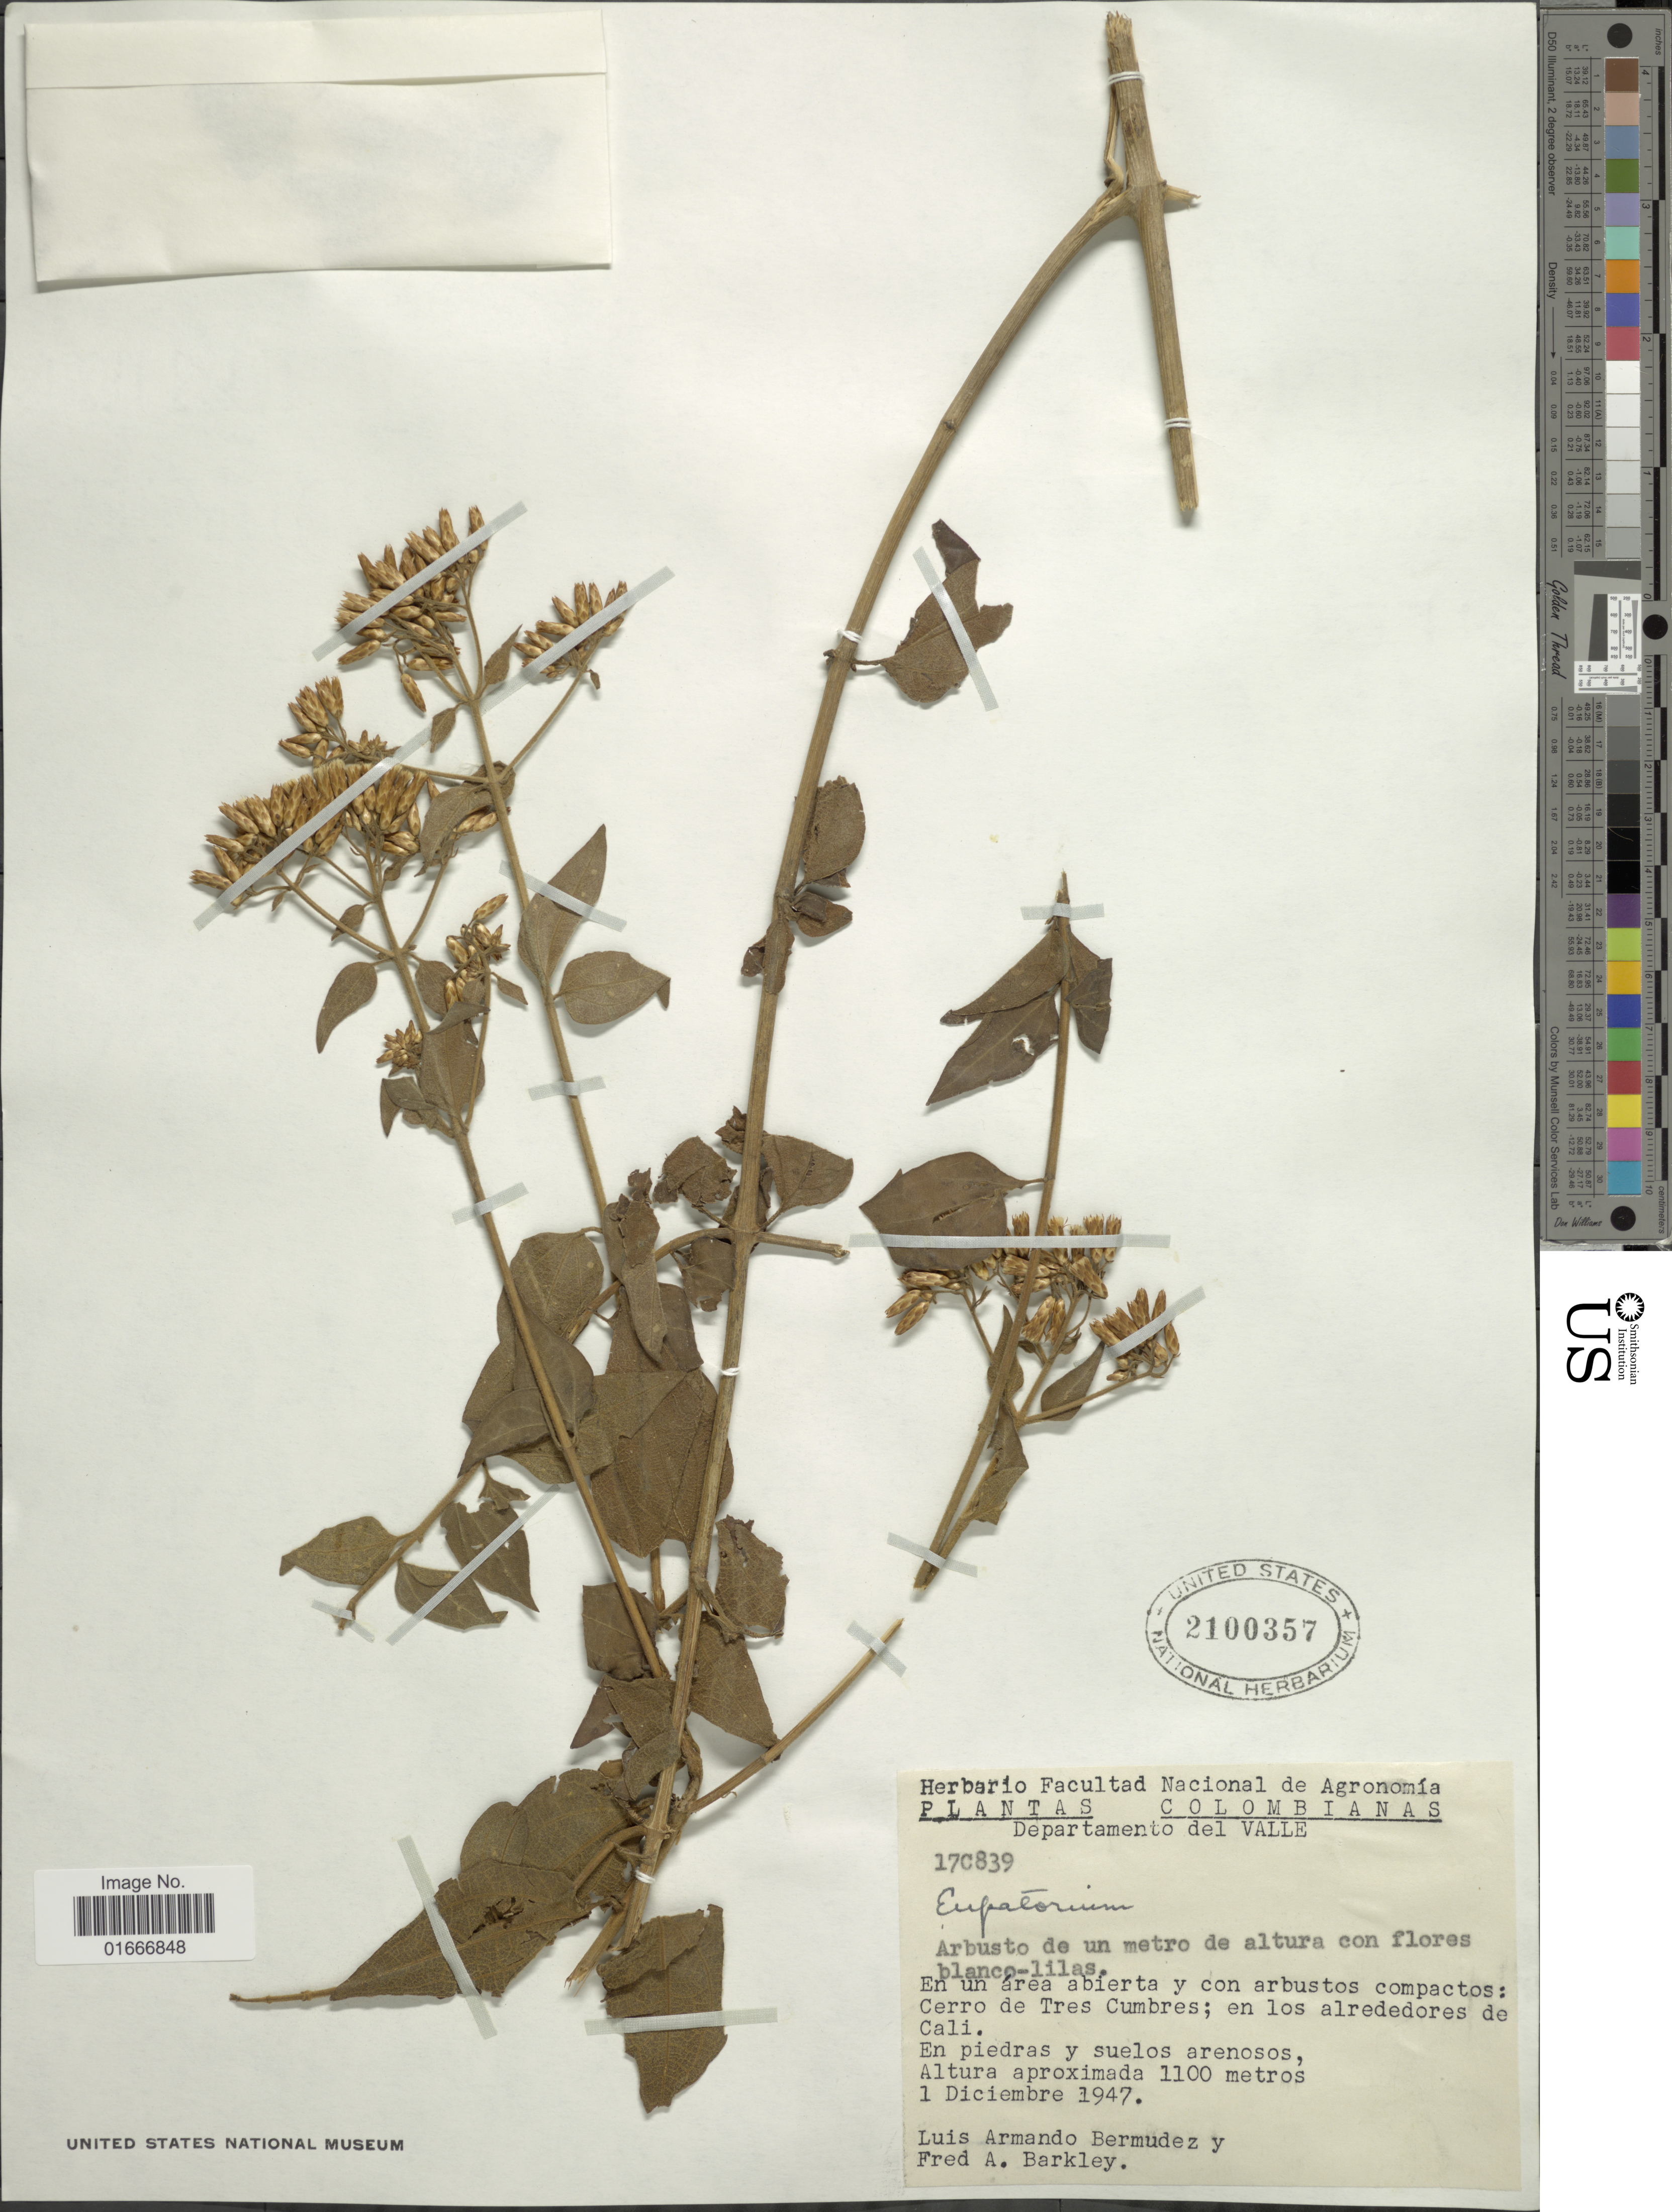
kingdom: Plantae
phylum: Tracheophyta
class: Magnoliopsida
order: Asterales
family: Asteraceae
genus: Chromolaena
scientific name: Chromolaena sp.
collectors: L. Bermudez & F. A. Barkley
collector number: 17c839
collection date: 1947-12-01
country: Colombia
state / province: Valle del Cauca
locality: Colombianas. Departamento del Valle. En un area abierta y con arbustos compactos: Cerro de Tres Cumbres; en los alrededores de Cali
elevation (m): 1100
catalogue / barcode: US 2100357